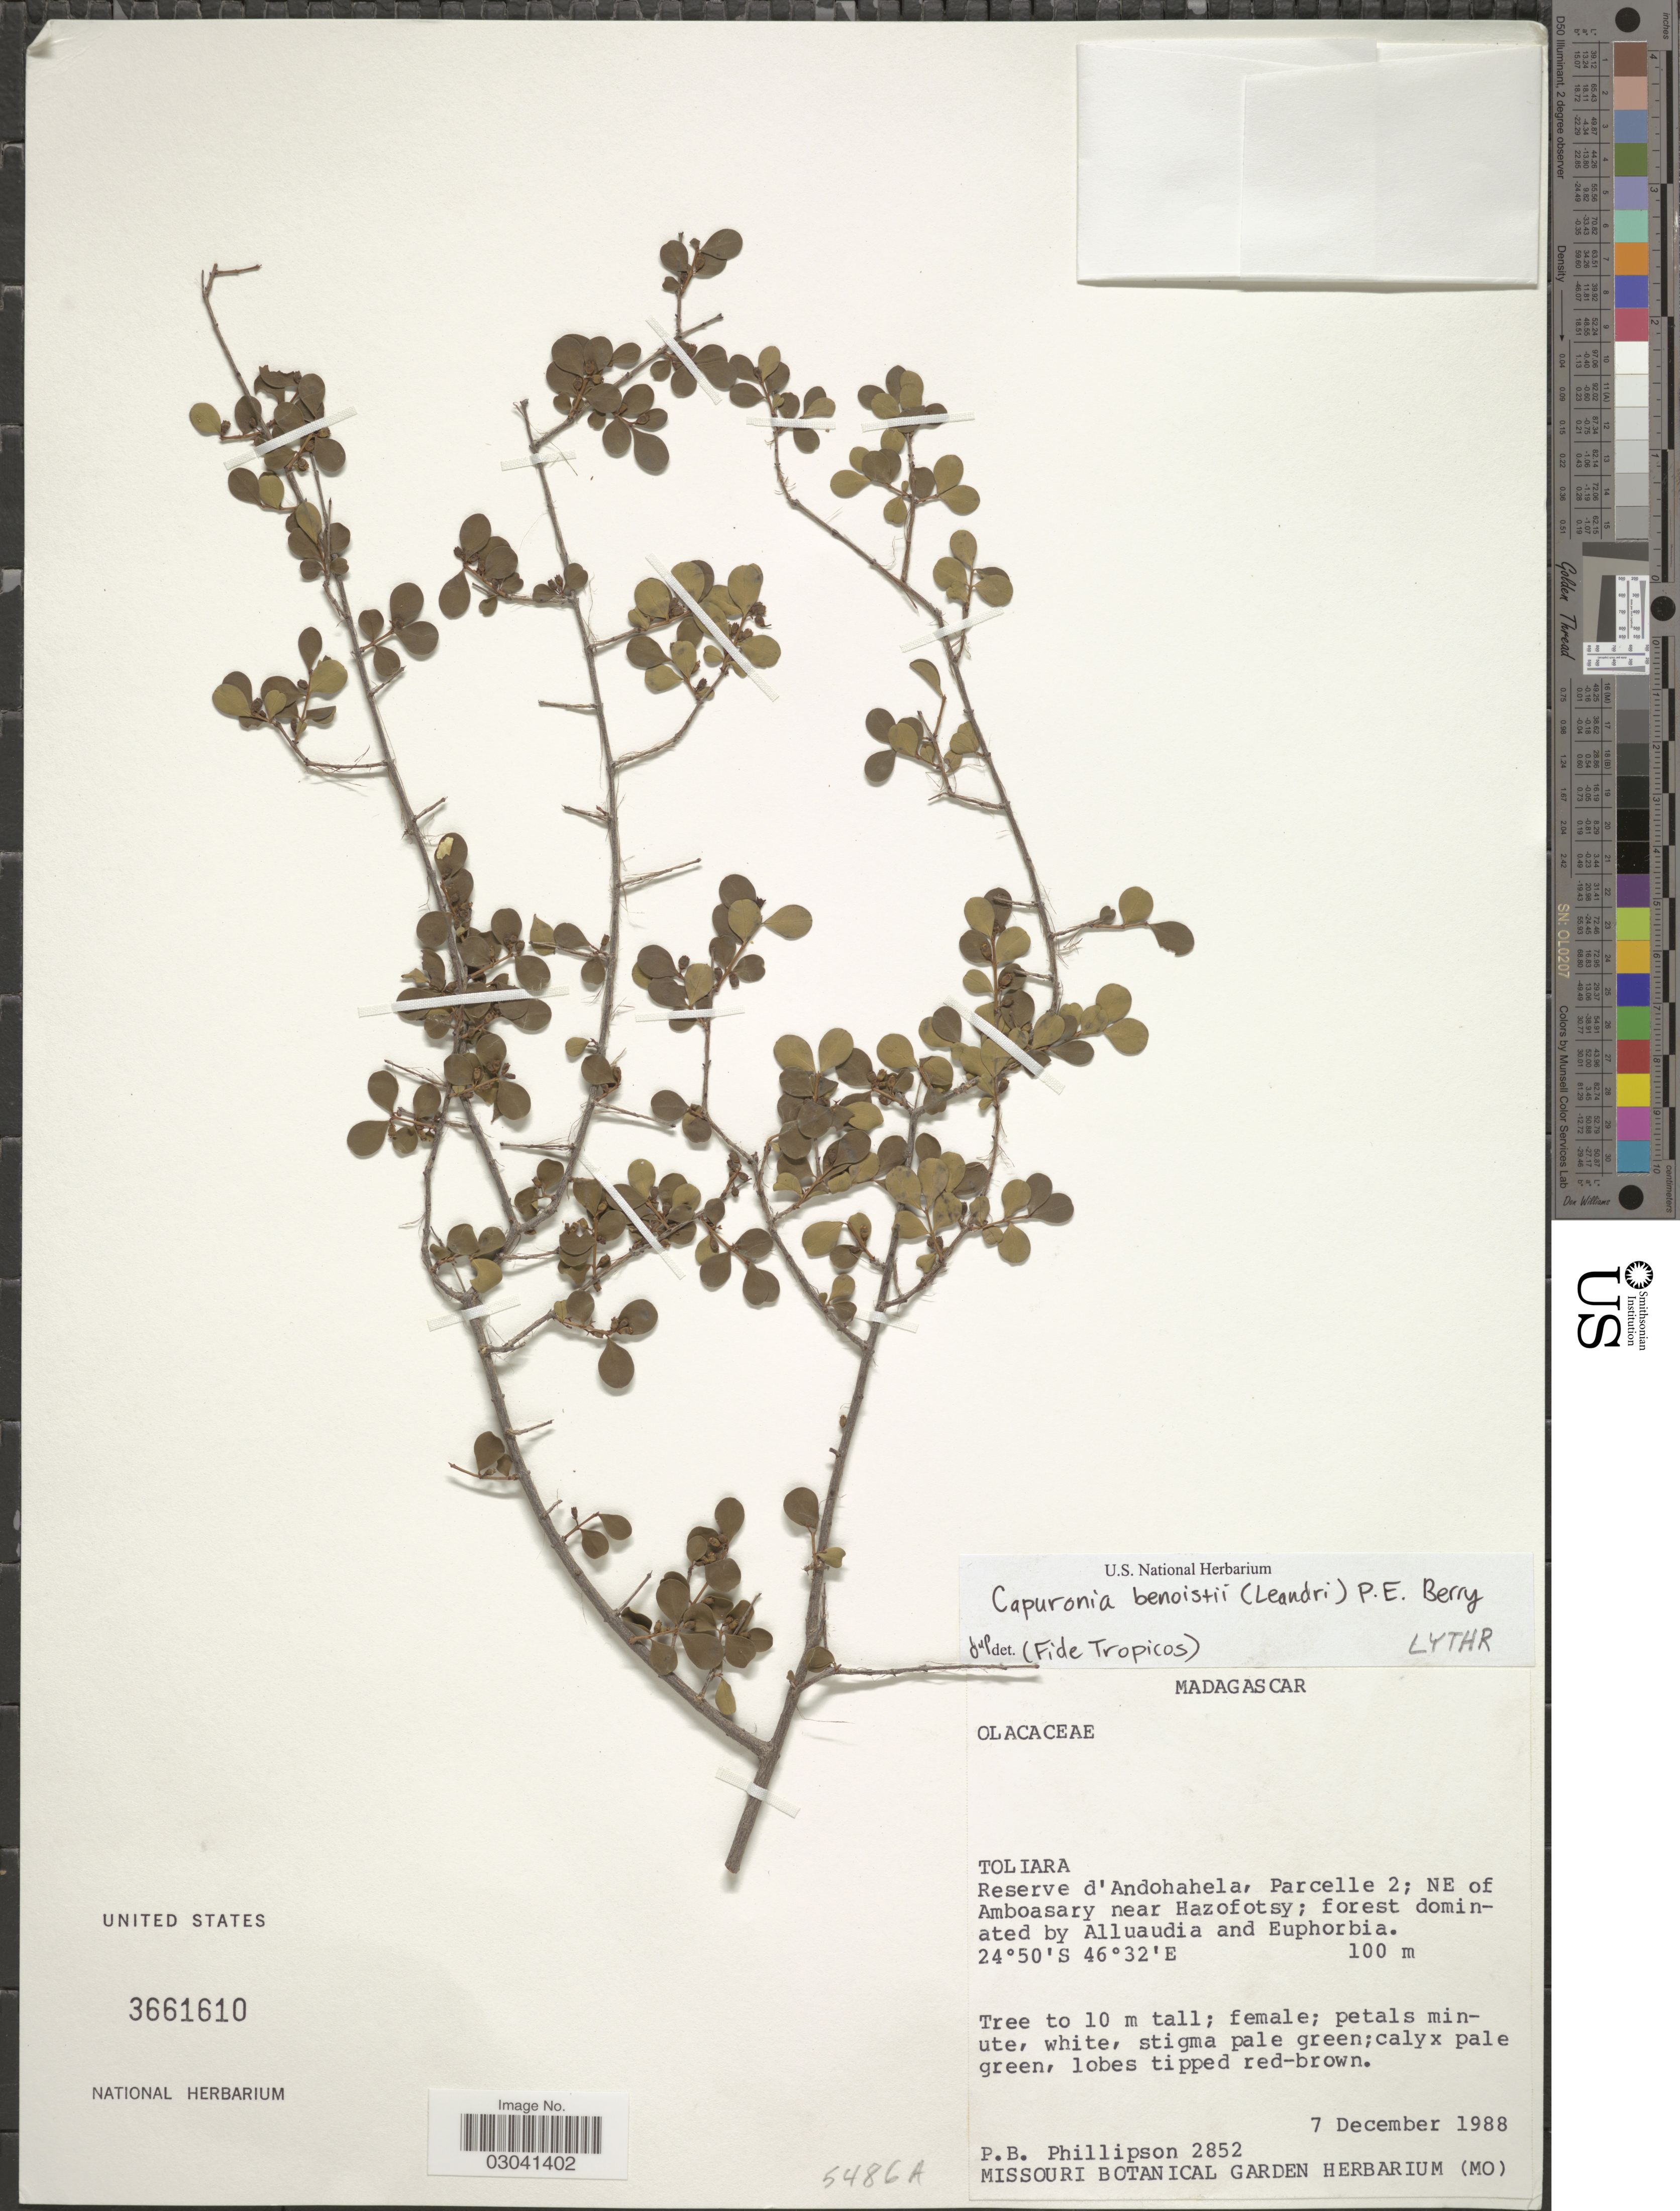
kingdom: Plantae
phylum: Tracheophyta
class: Magnoliopsida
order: Myrtales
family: Lythraceae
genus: Capuronia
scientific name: Capuronia benoistii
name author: (Leandri) P.E. Berry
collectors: P. B. Phillipson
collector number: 2852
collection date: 1988-12-07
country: Madagascar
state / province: Anosy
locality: Reserve d'Andohahela, Parcelle 2; NE of Amboasary near Hazofotsy.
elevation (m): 100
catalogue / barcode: US 3661610